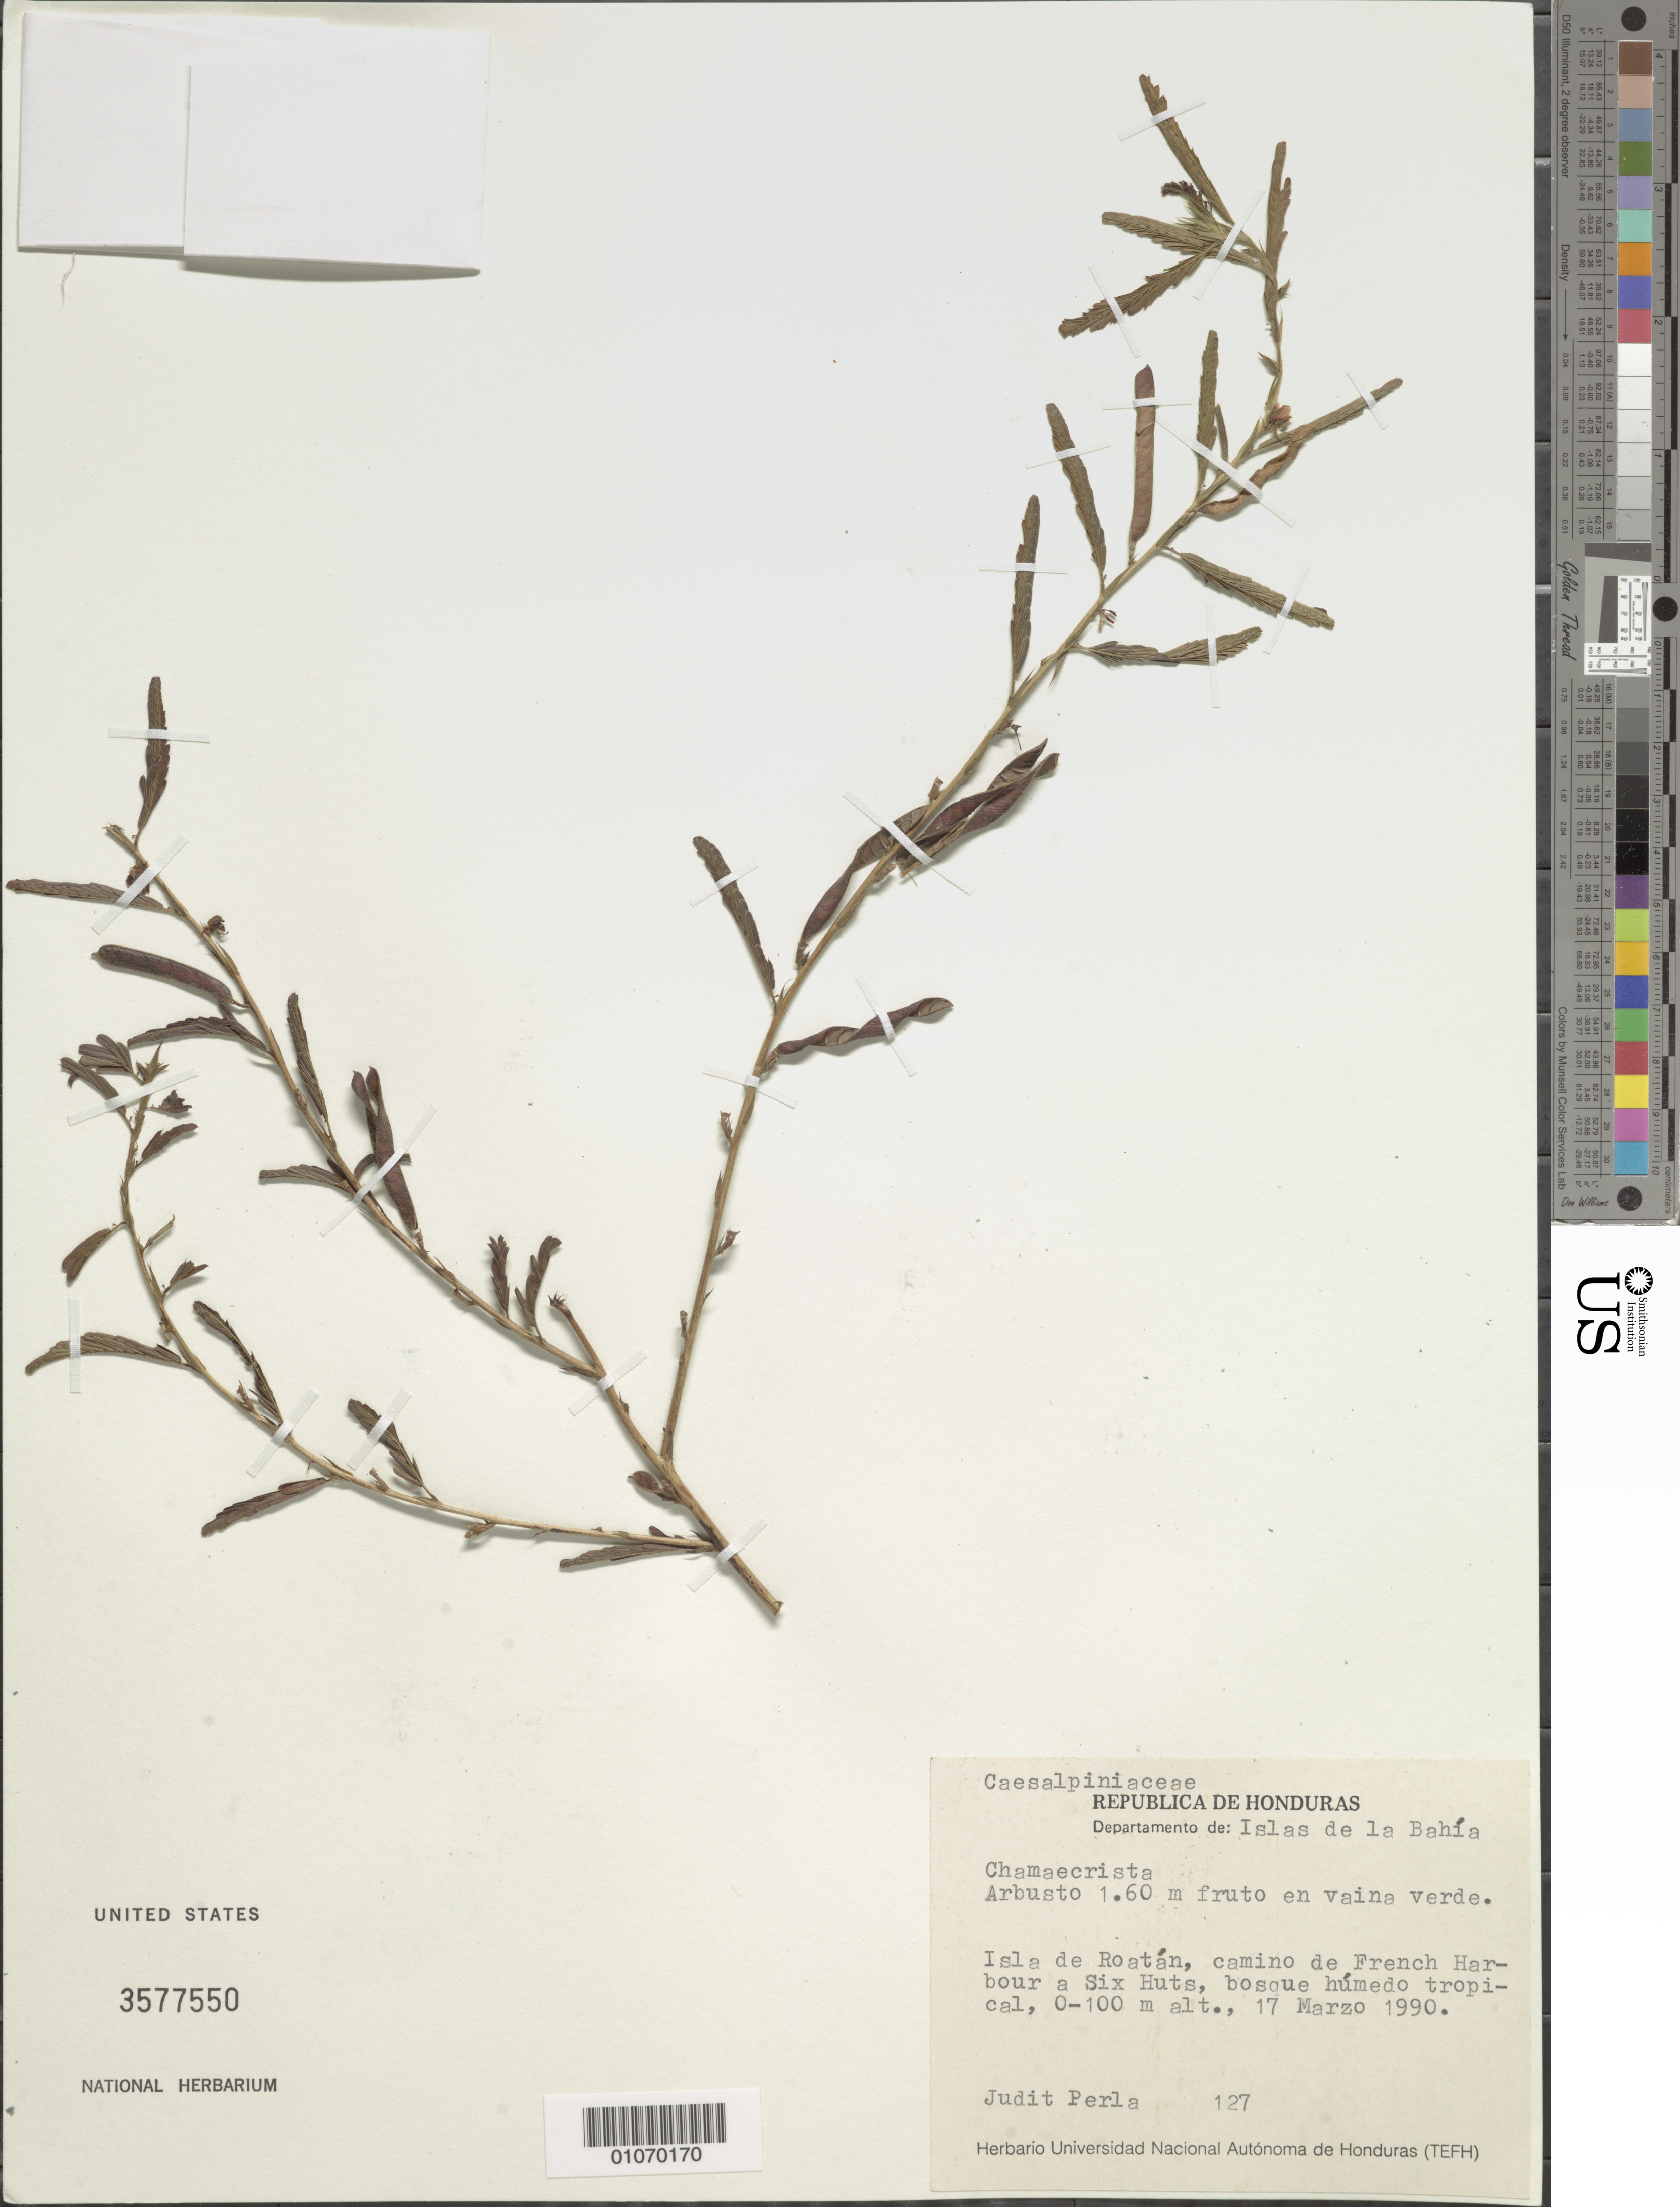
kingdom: Plantae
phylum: Tracheophyta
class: Magnoliopsida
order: Fabales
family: Fabaceae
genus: Chamaecrista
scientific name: Chamaecrista sp.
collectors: J. Perla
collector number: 127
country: Honduras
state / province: Islas de la Bahía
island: Roatan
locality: Isla de Roatán, camino de French Harbour a Six Huts.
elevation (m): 0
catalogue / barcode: US 3577550